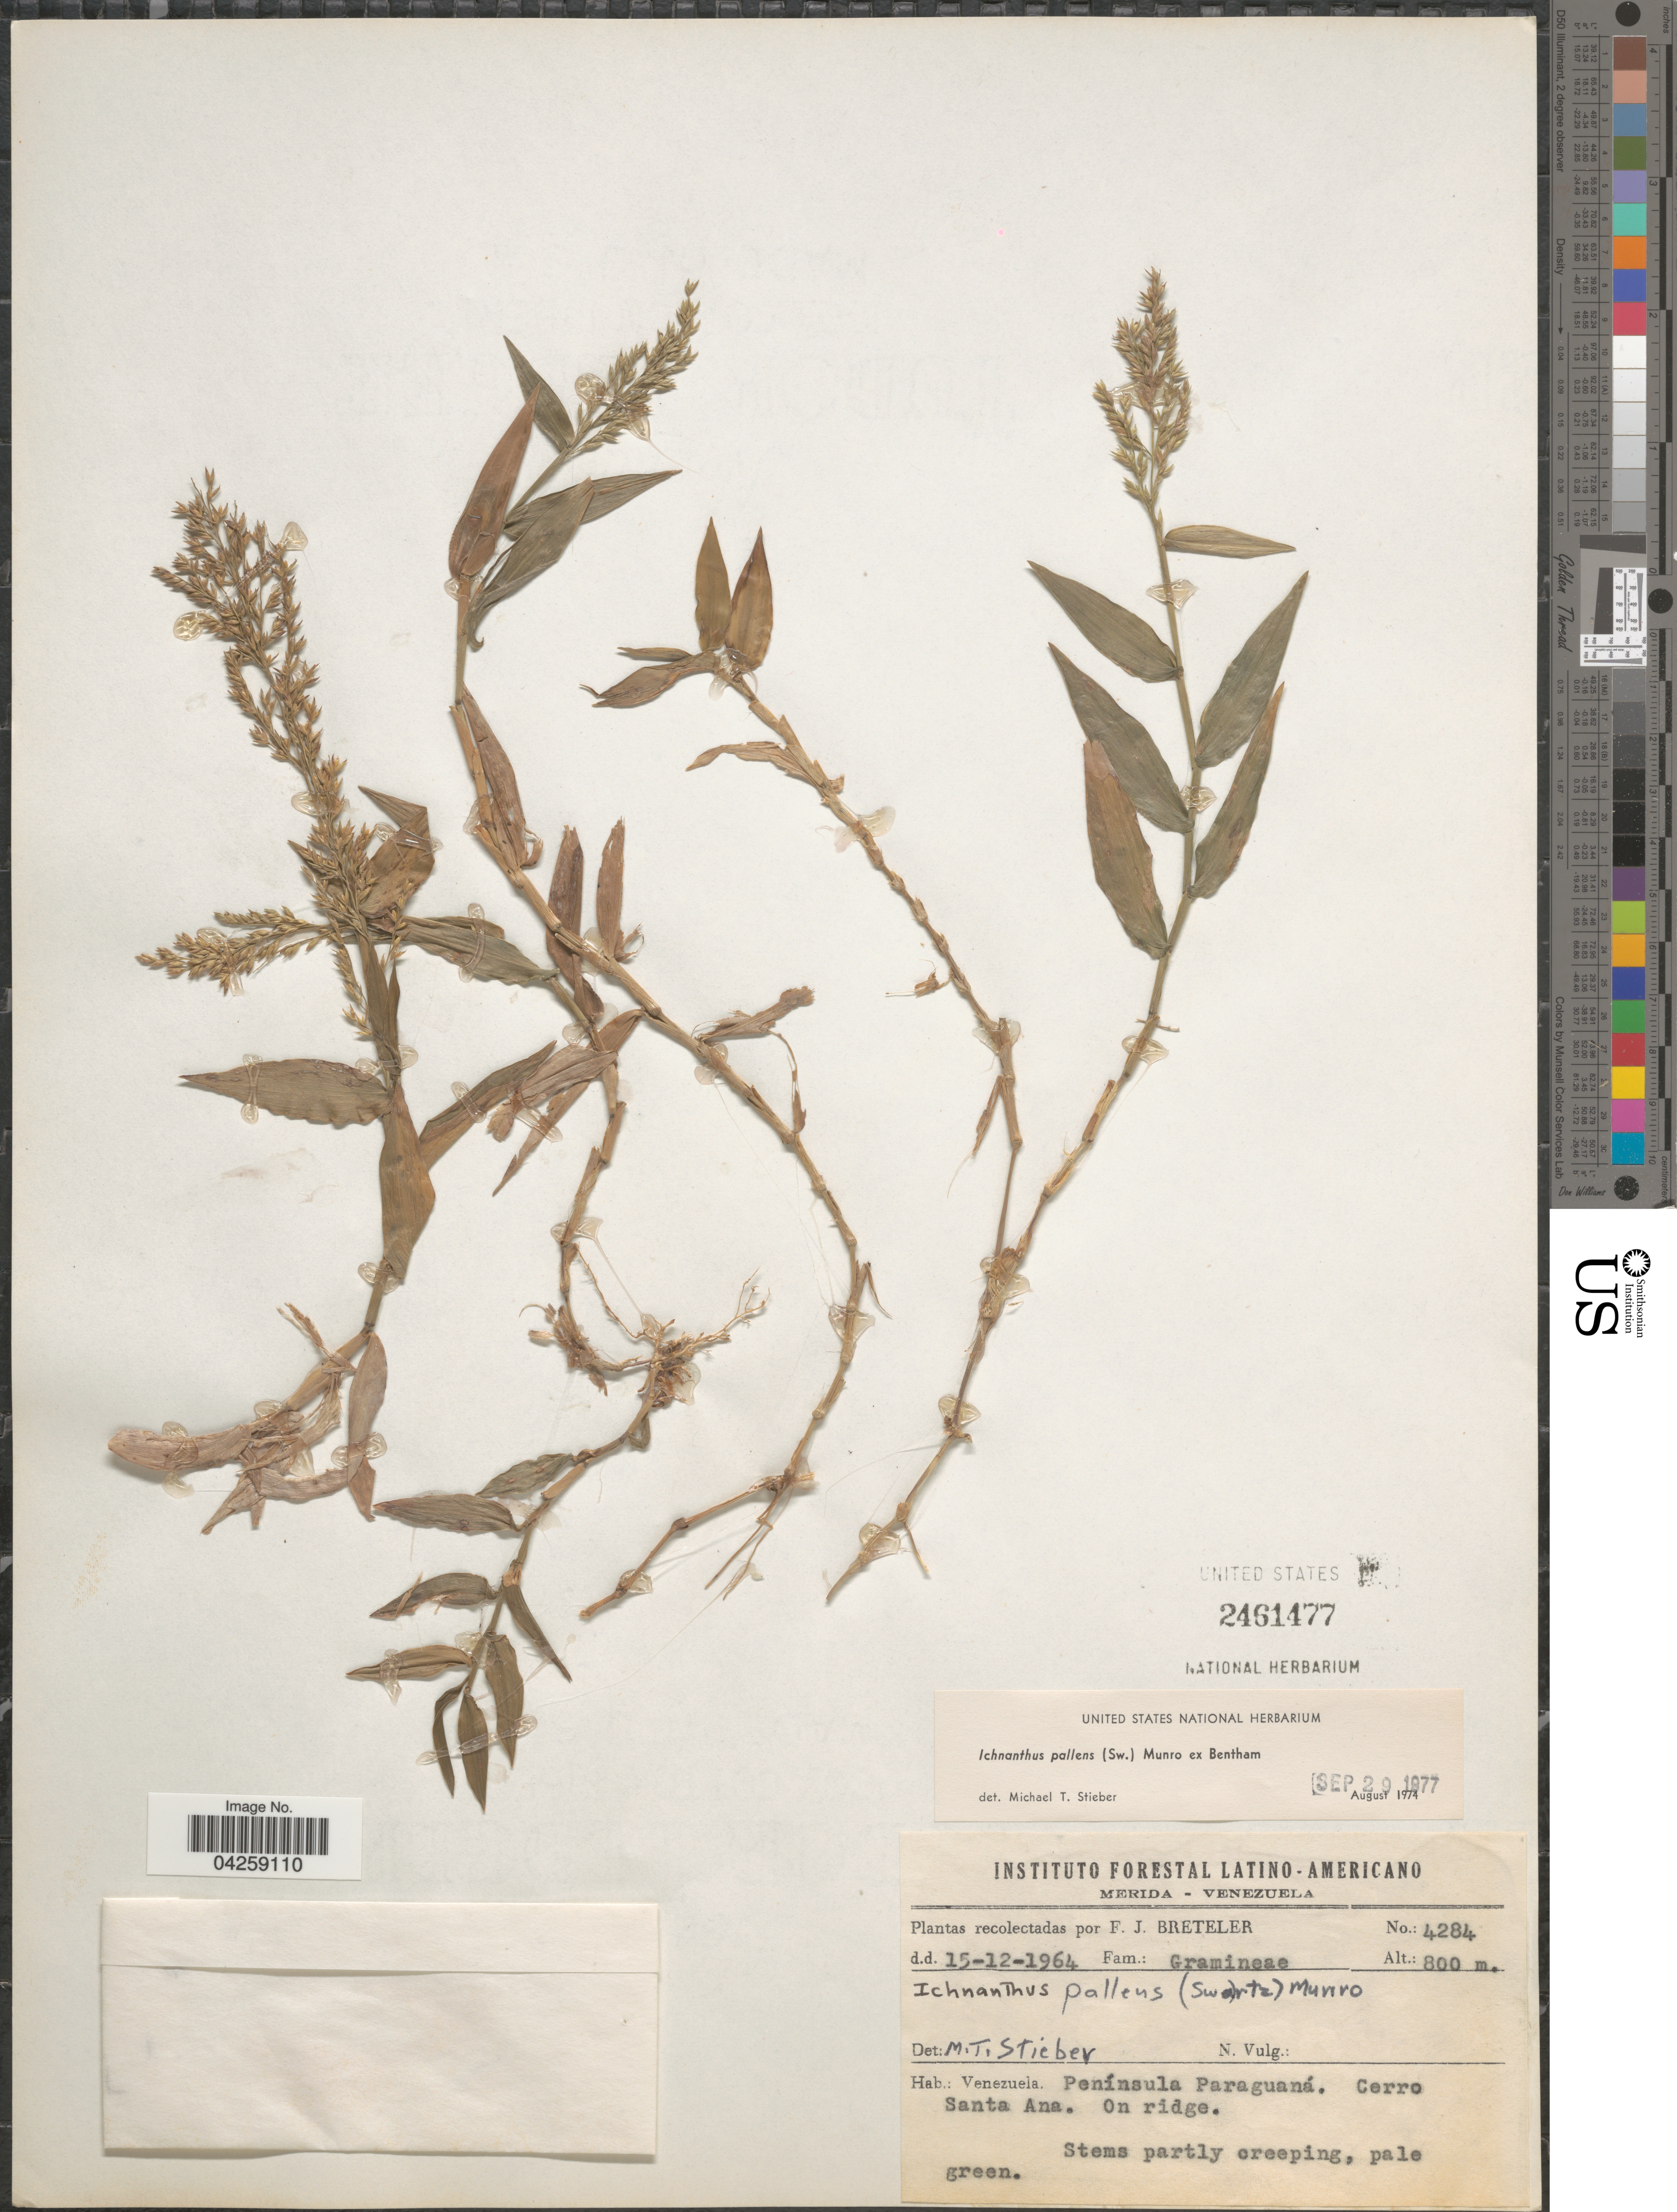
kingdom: Plantae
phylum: Tracheophyta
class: Liliopsida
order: Poales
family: Poaceae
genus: Ichnanthus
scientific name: Ichnanthus pallens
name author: (Sw.) Munro ex Benth.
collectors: F. J. Breteler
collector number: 4284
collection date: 1964-12-15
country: Venezuela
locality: Península Paraguaná. Cerro Santa Ana. On ridge.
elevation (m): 800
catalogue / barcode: US 2461477